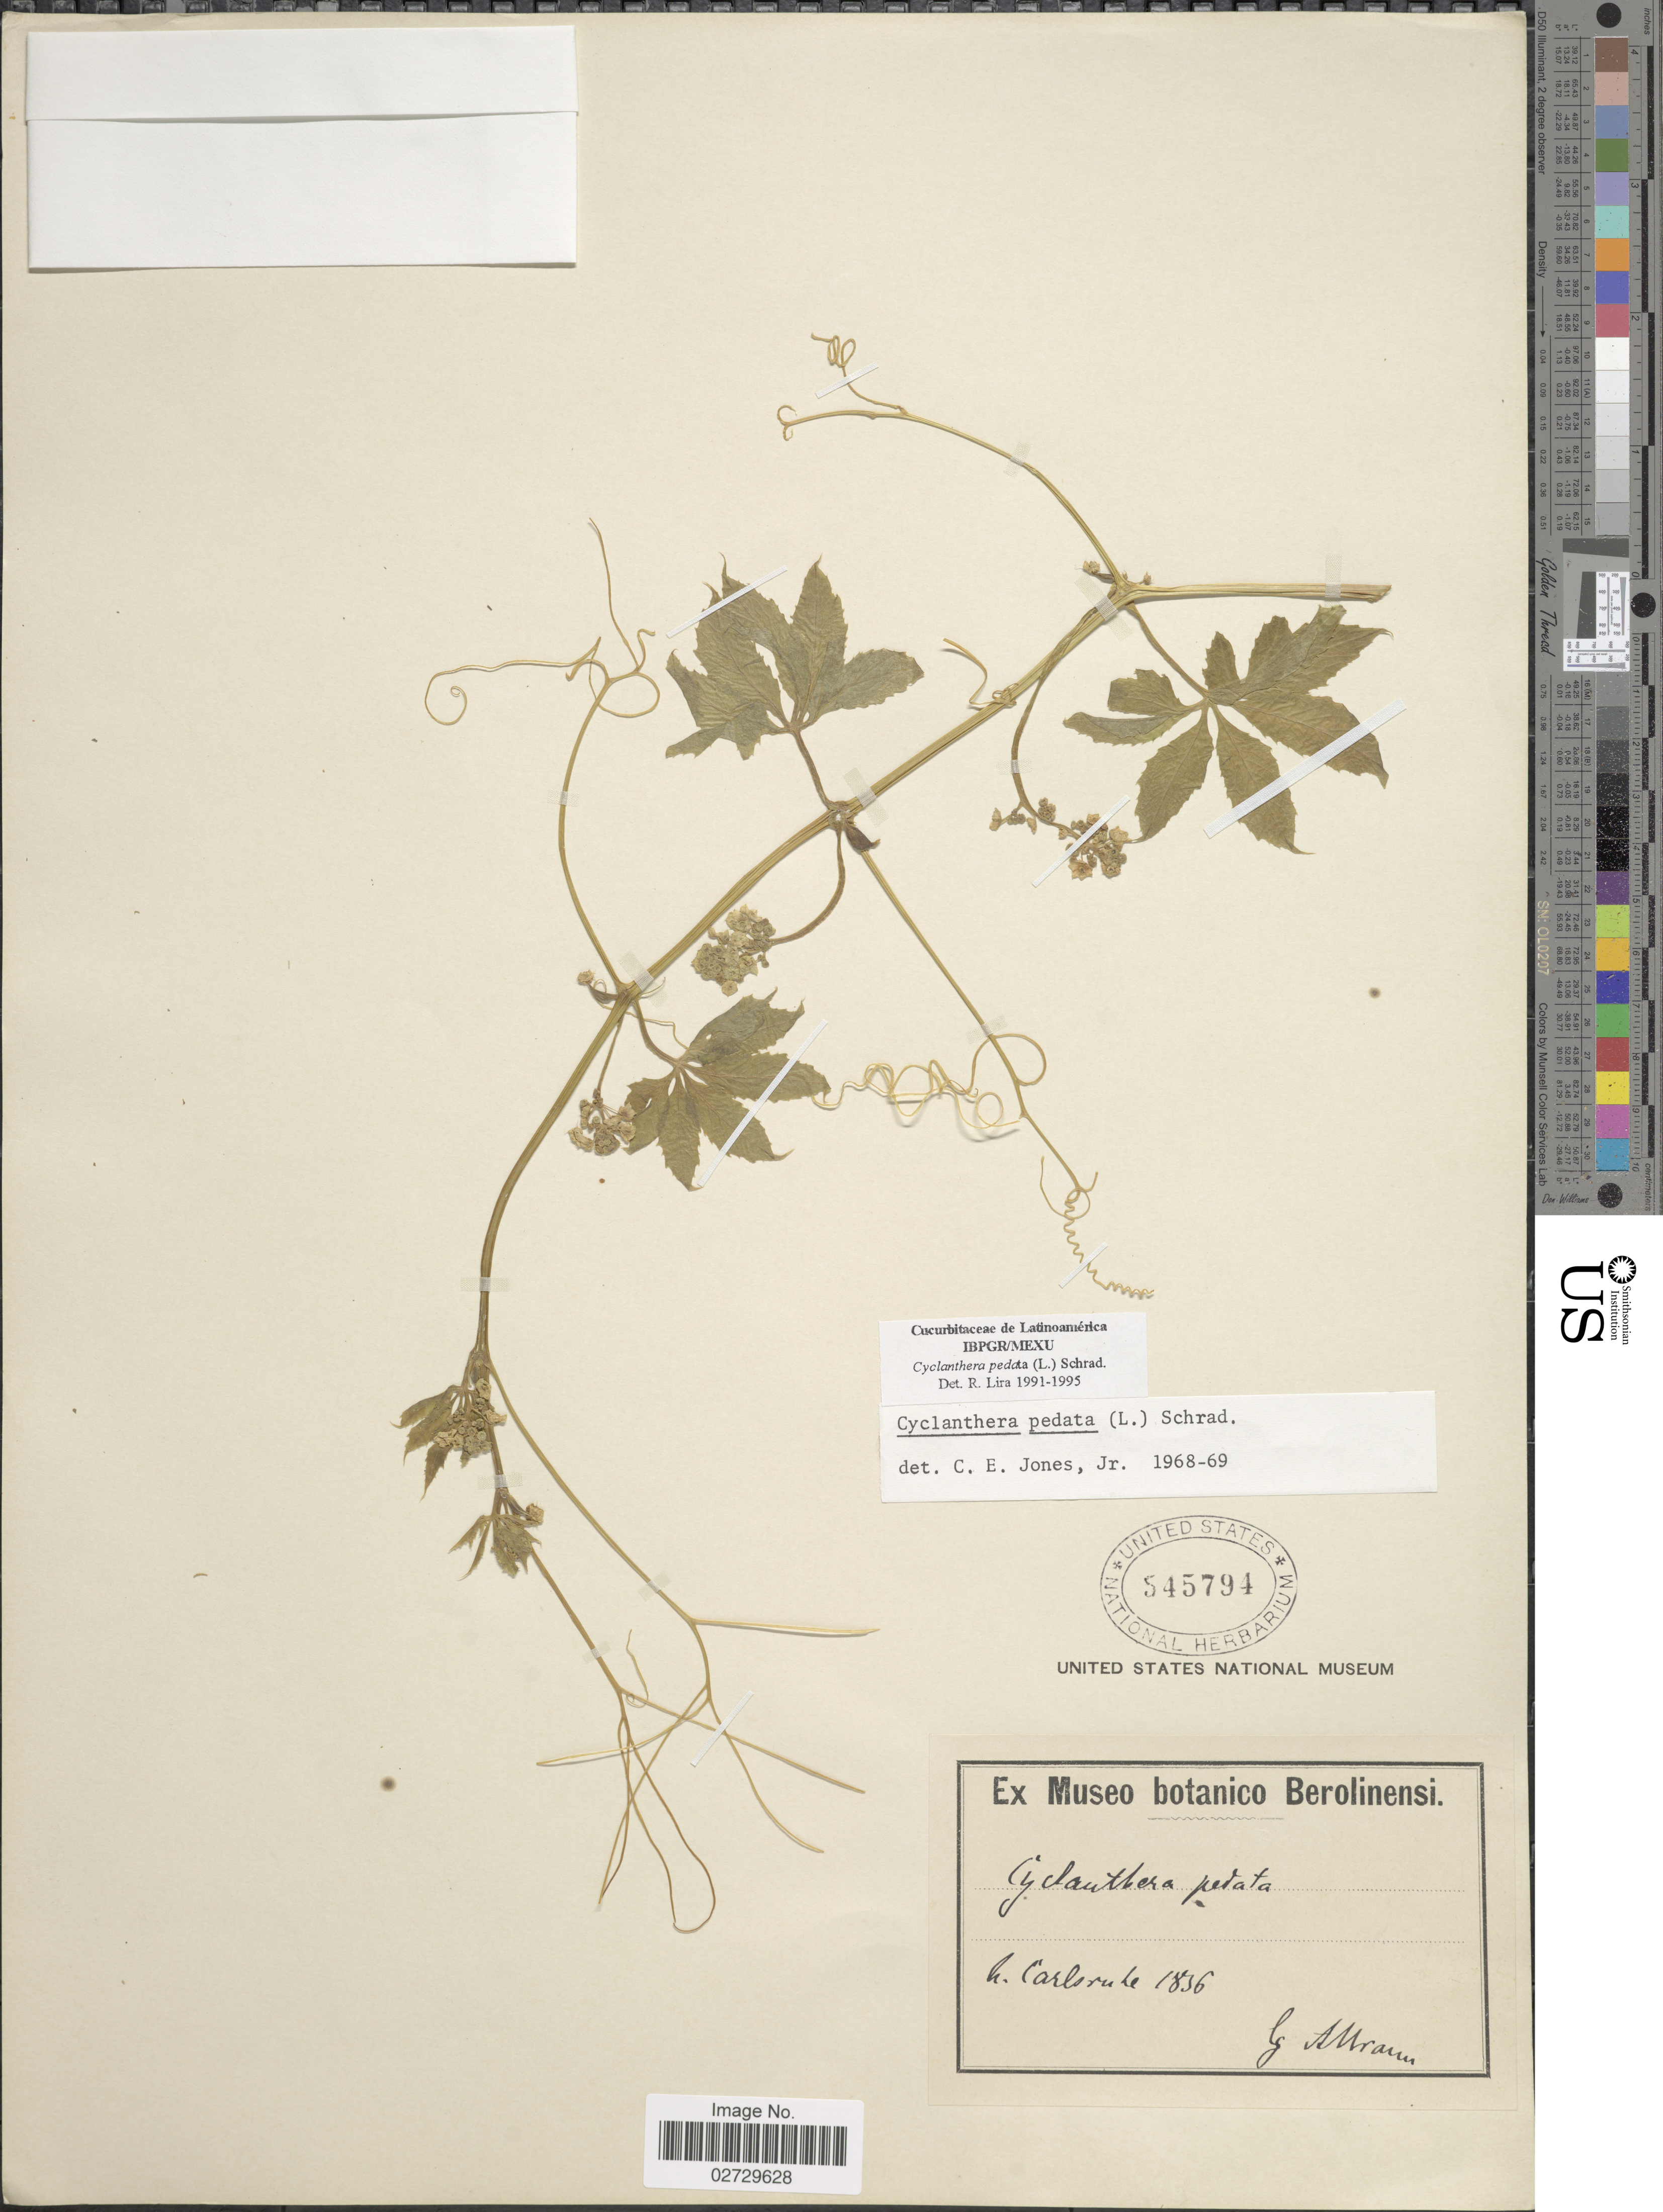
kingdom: Plantae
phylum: Tracheophyta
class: Magnoliopsida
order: Cucurbitales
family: Cucurbitaceae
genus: Cyclanthera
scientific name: Cyclanthera pedata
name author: (L.) Schrad.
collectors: A. Mraun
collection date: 1836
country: Germany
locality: Carlsruhe